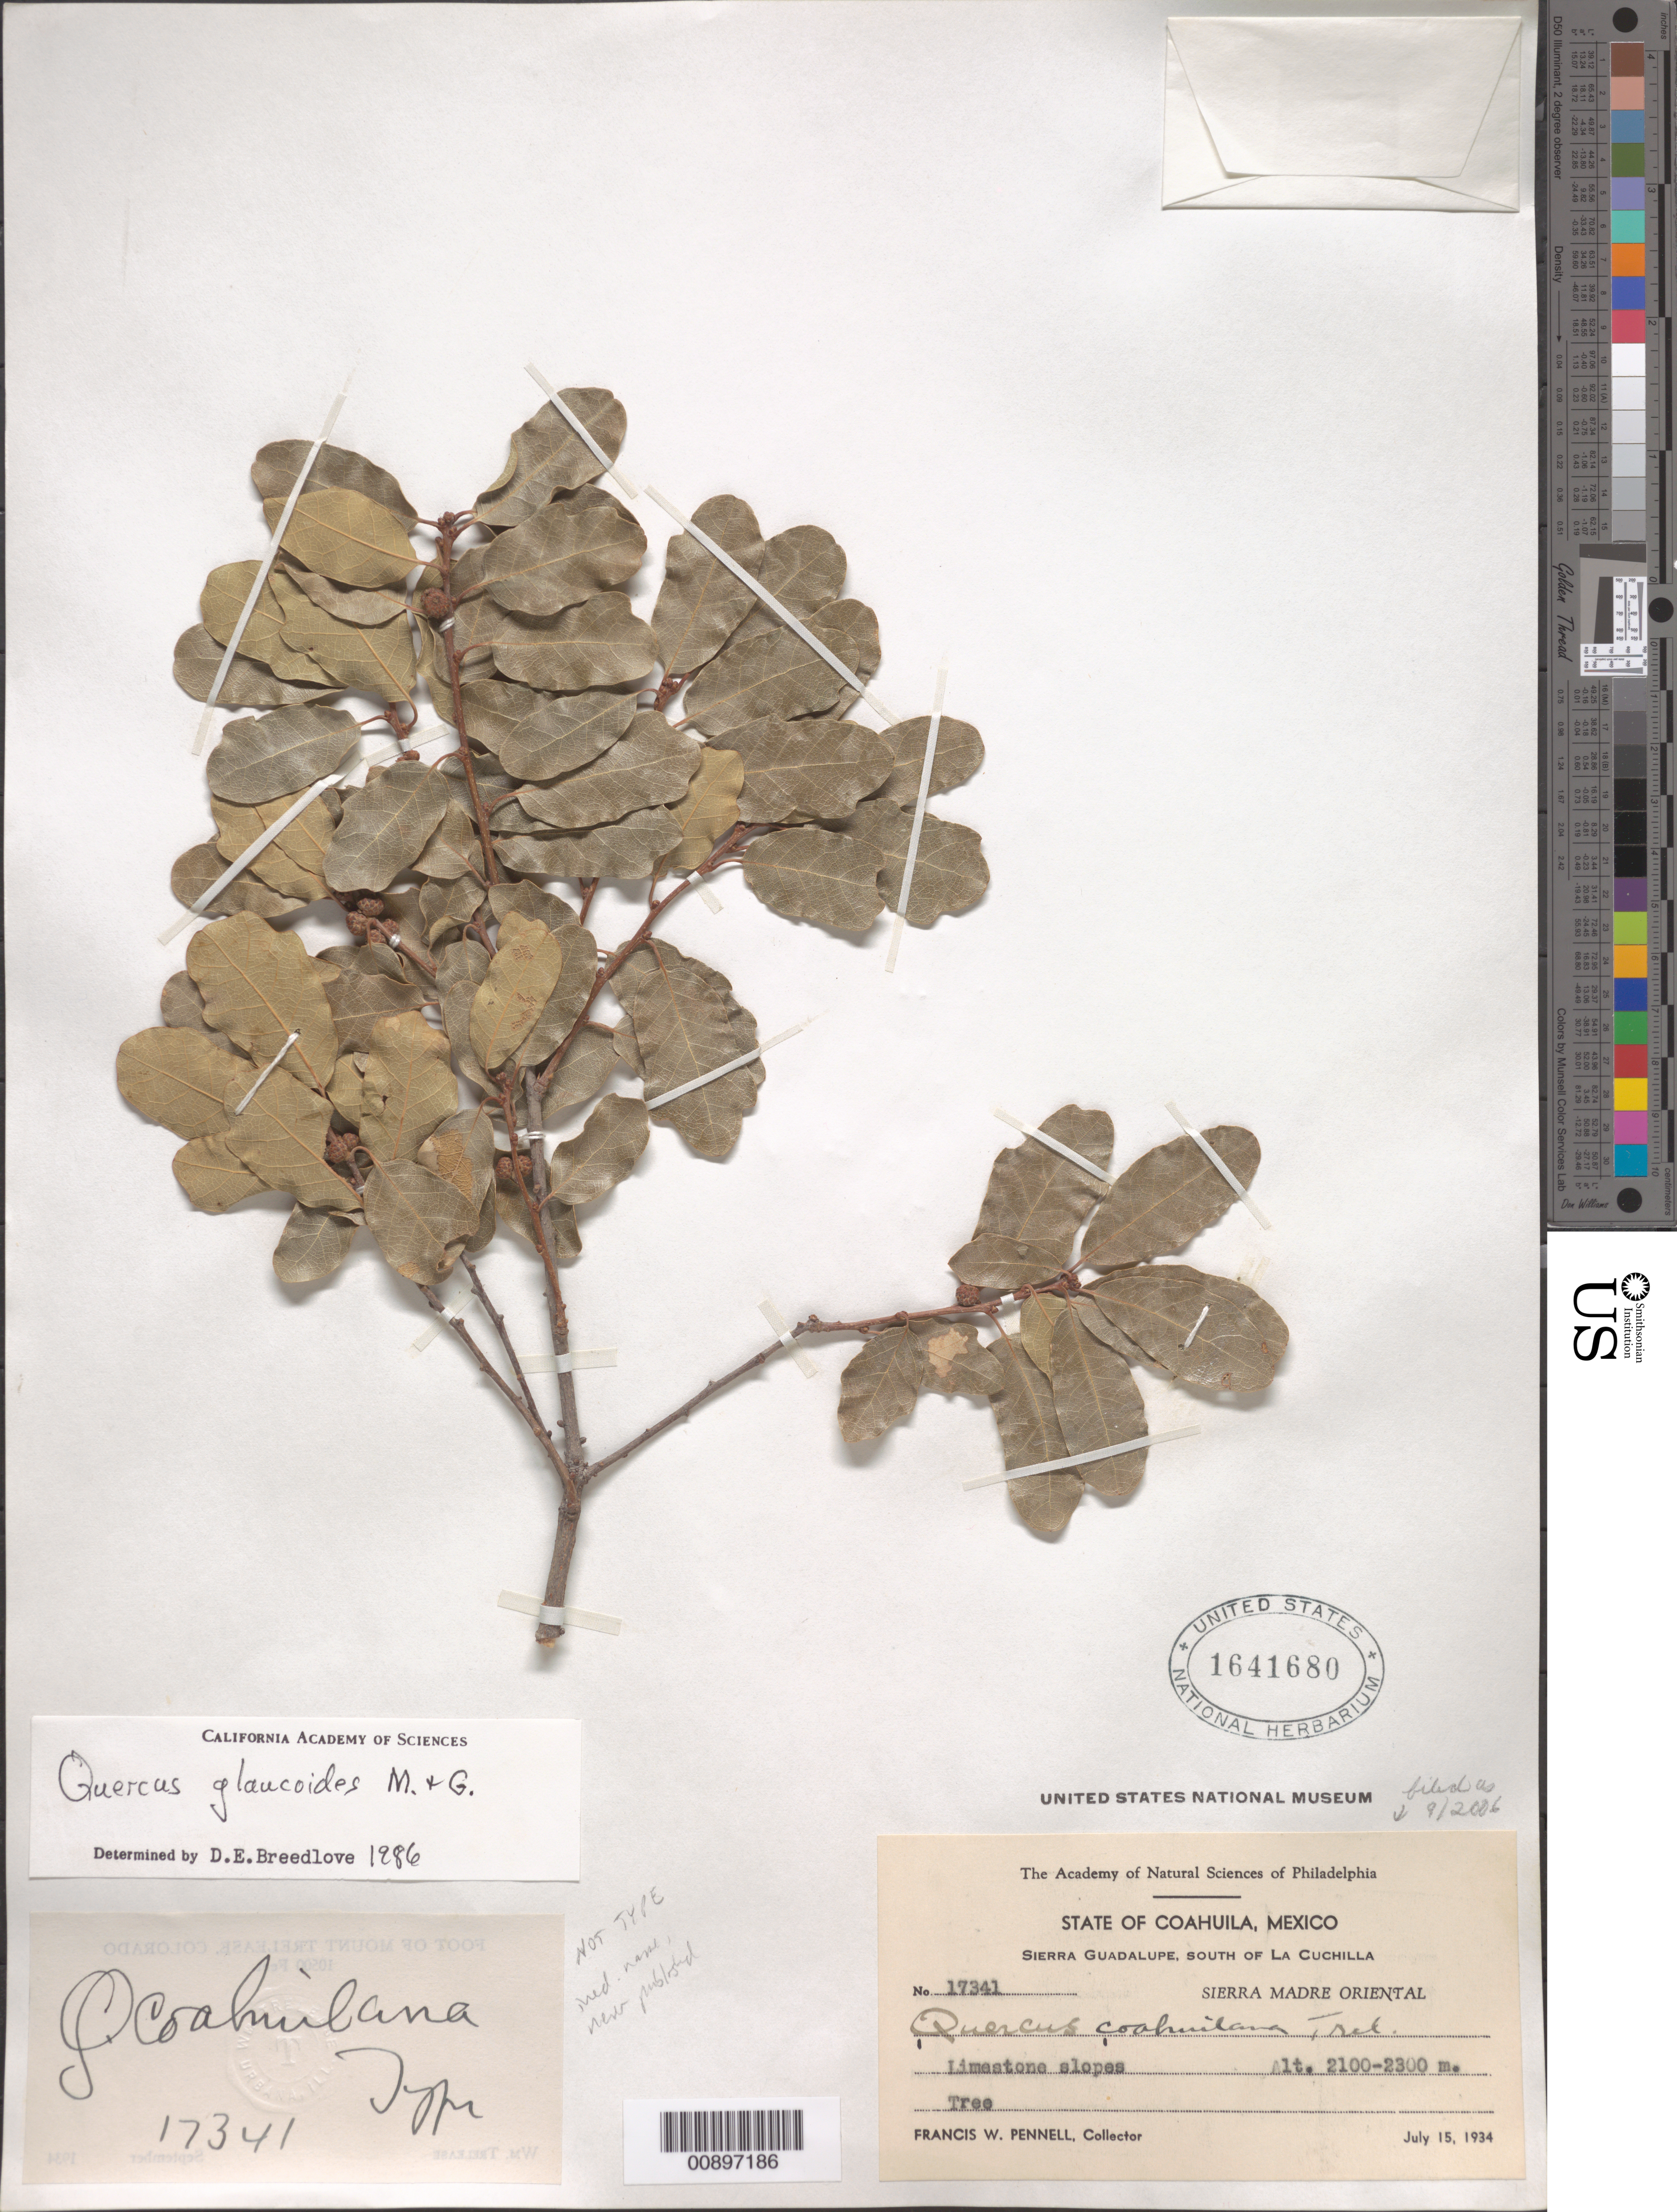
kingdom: Plantae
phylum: Tracheophyta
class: Magnoliopsida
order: Fagales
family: Fagaceae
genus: Quercus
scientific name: Quercus glaucoides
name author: M. Martens & Galeotti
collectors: F. W. Pennell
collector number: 17341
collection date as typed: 15 Jul 1934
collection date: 1934-07-15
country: Mexico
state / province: Coahuila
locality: Sierra Guadalupe, south of La Cuchilla. Sierra Madre Oriental, Coahuila.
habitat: Limestone slopes.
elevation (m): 2300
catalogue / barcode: US 1641680